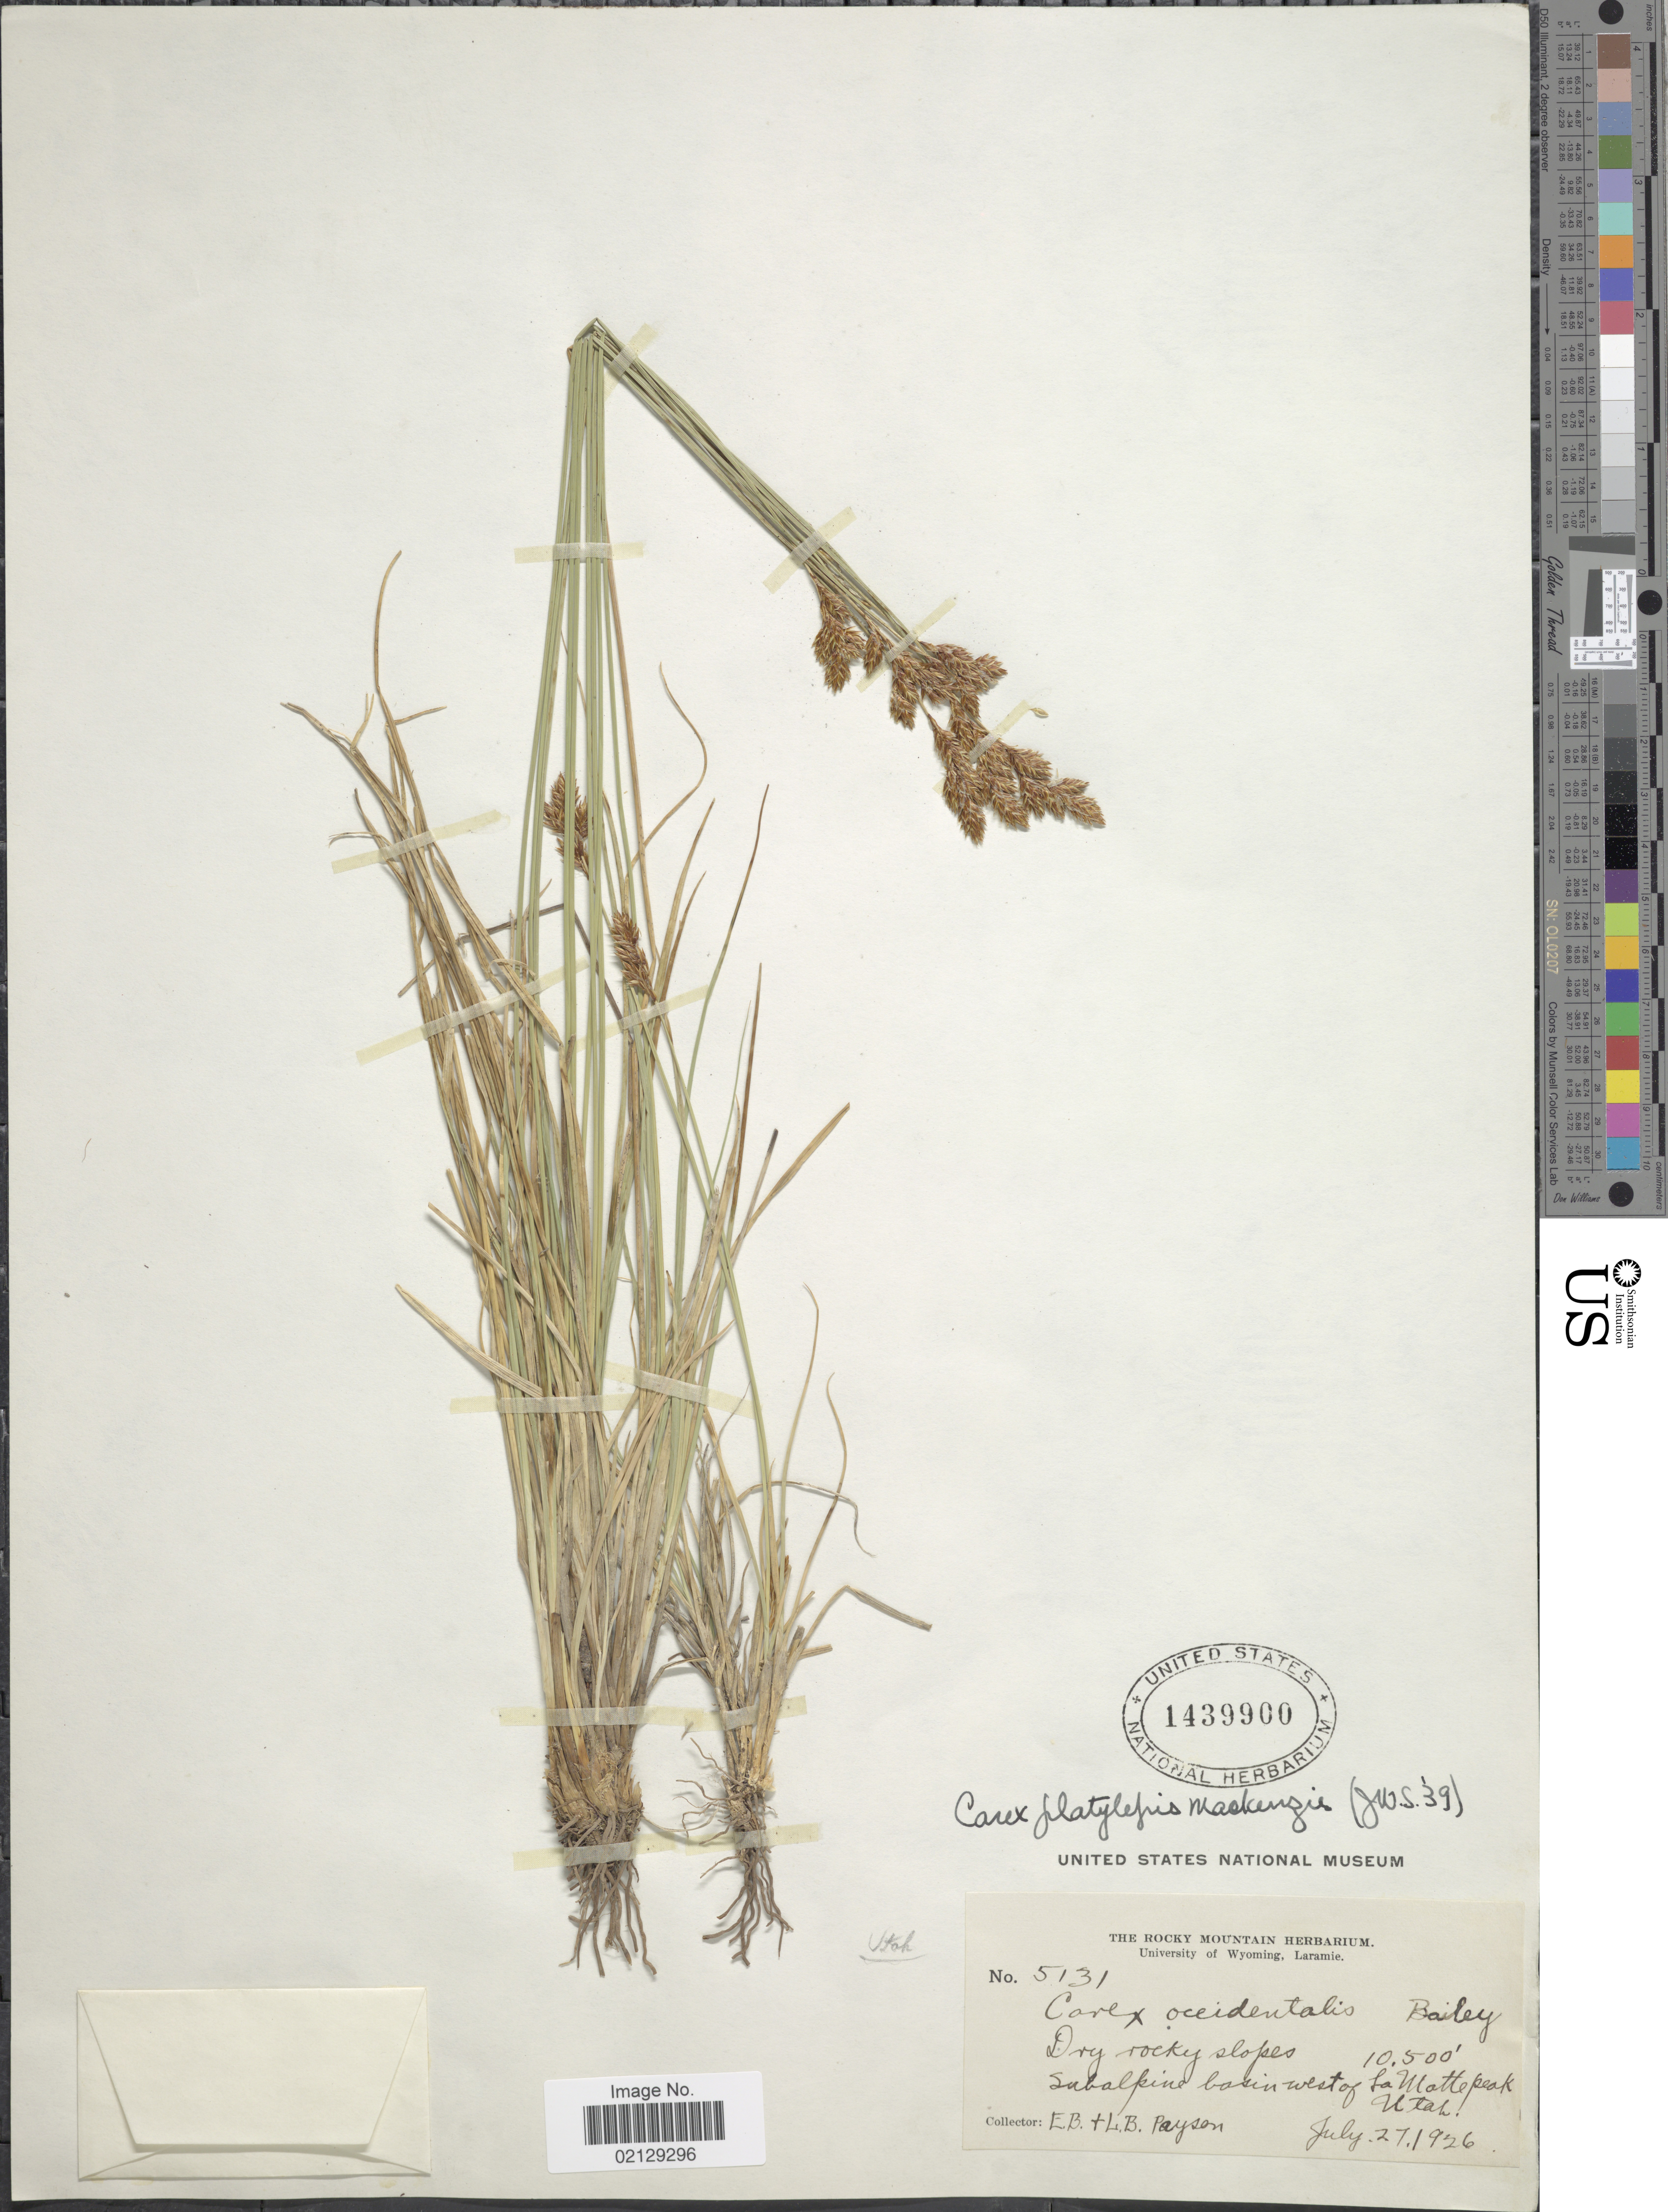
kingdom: Plantae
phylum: Tracheophyta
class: Liliopsida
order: Poales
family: Cyperaceae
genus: Carex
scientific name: Carex praticola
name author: Rydb.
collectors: E. B. Payson & L. Payson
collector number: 5131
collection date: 1926-07-27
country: United States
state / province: Utah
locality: Subalpine basin west of La Matte Peak, Utah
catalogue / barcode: US 1439900